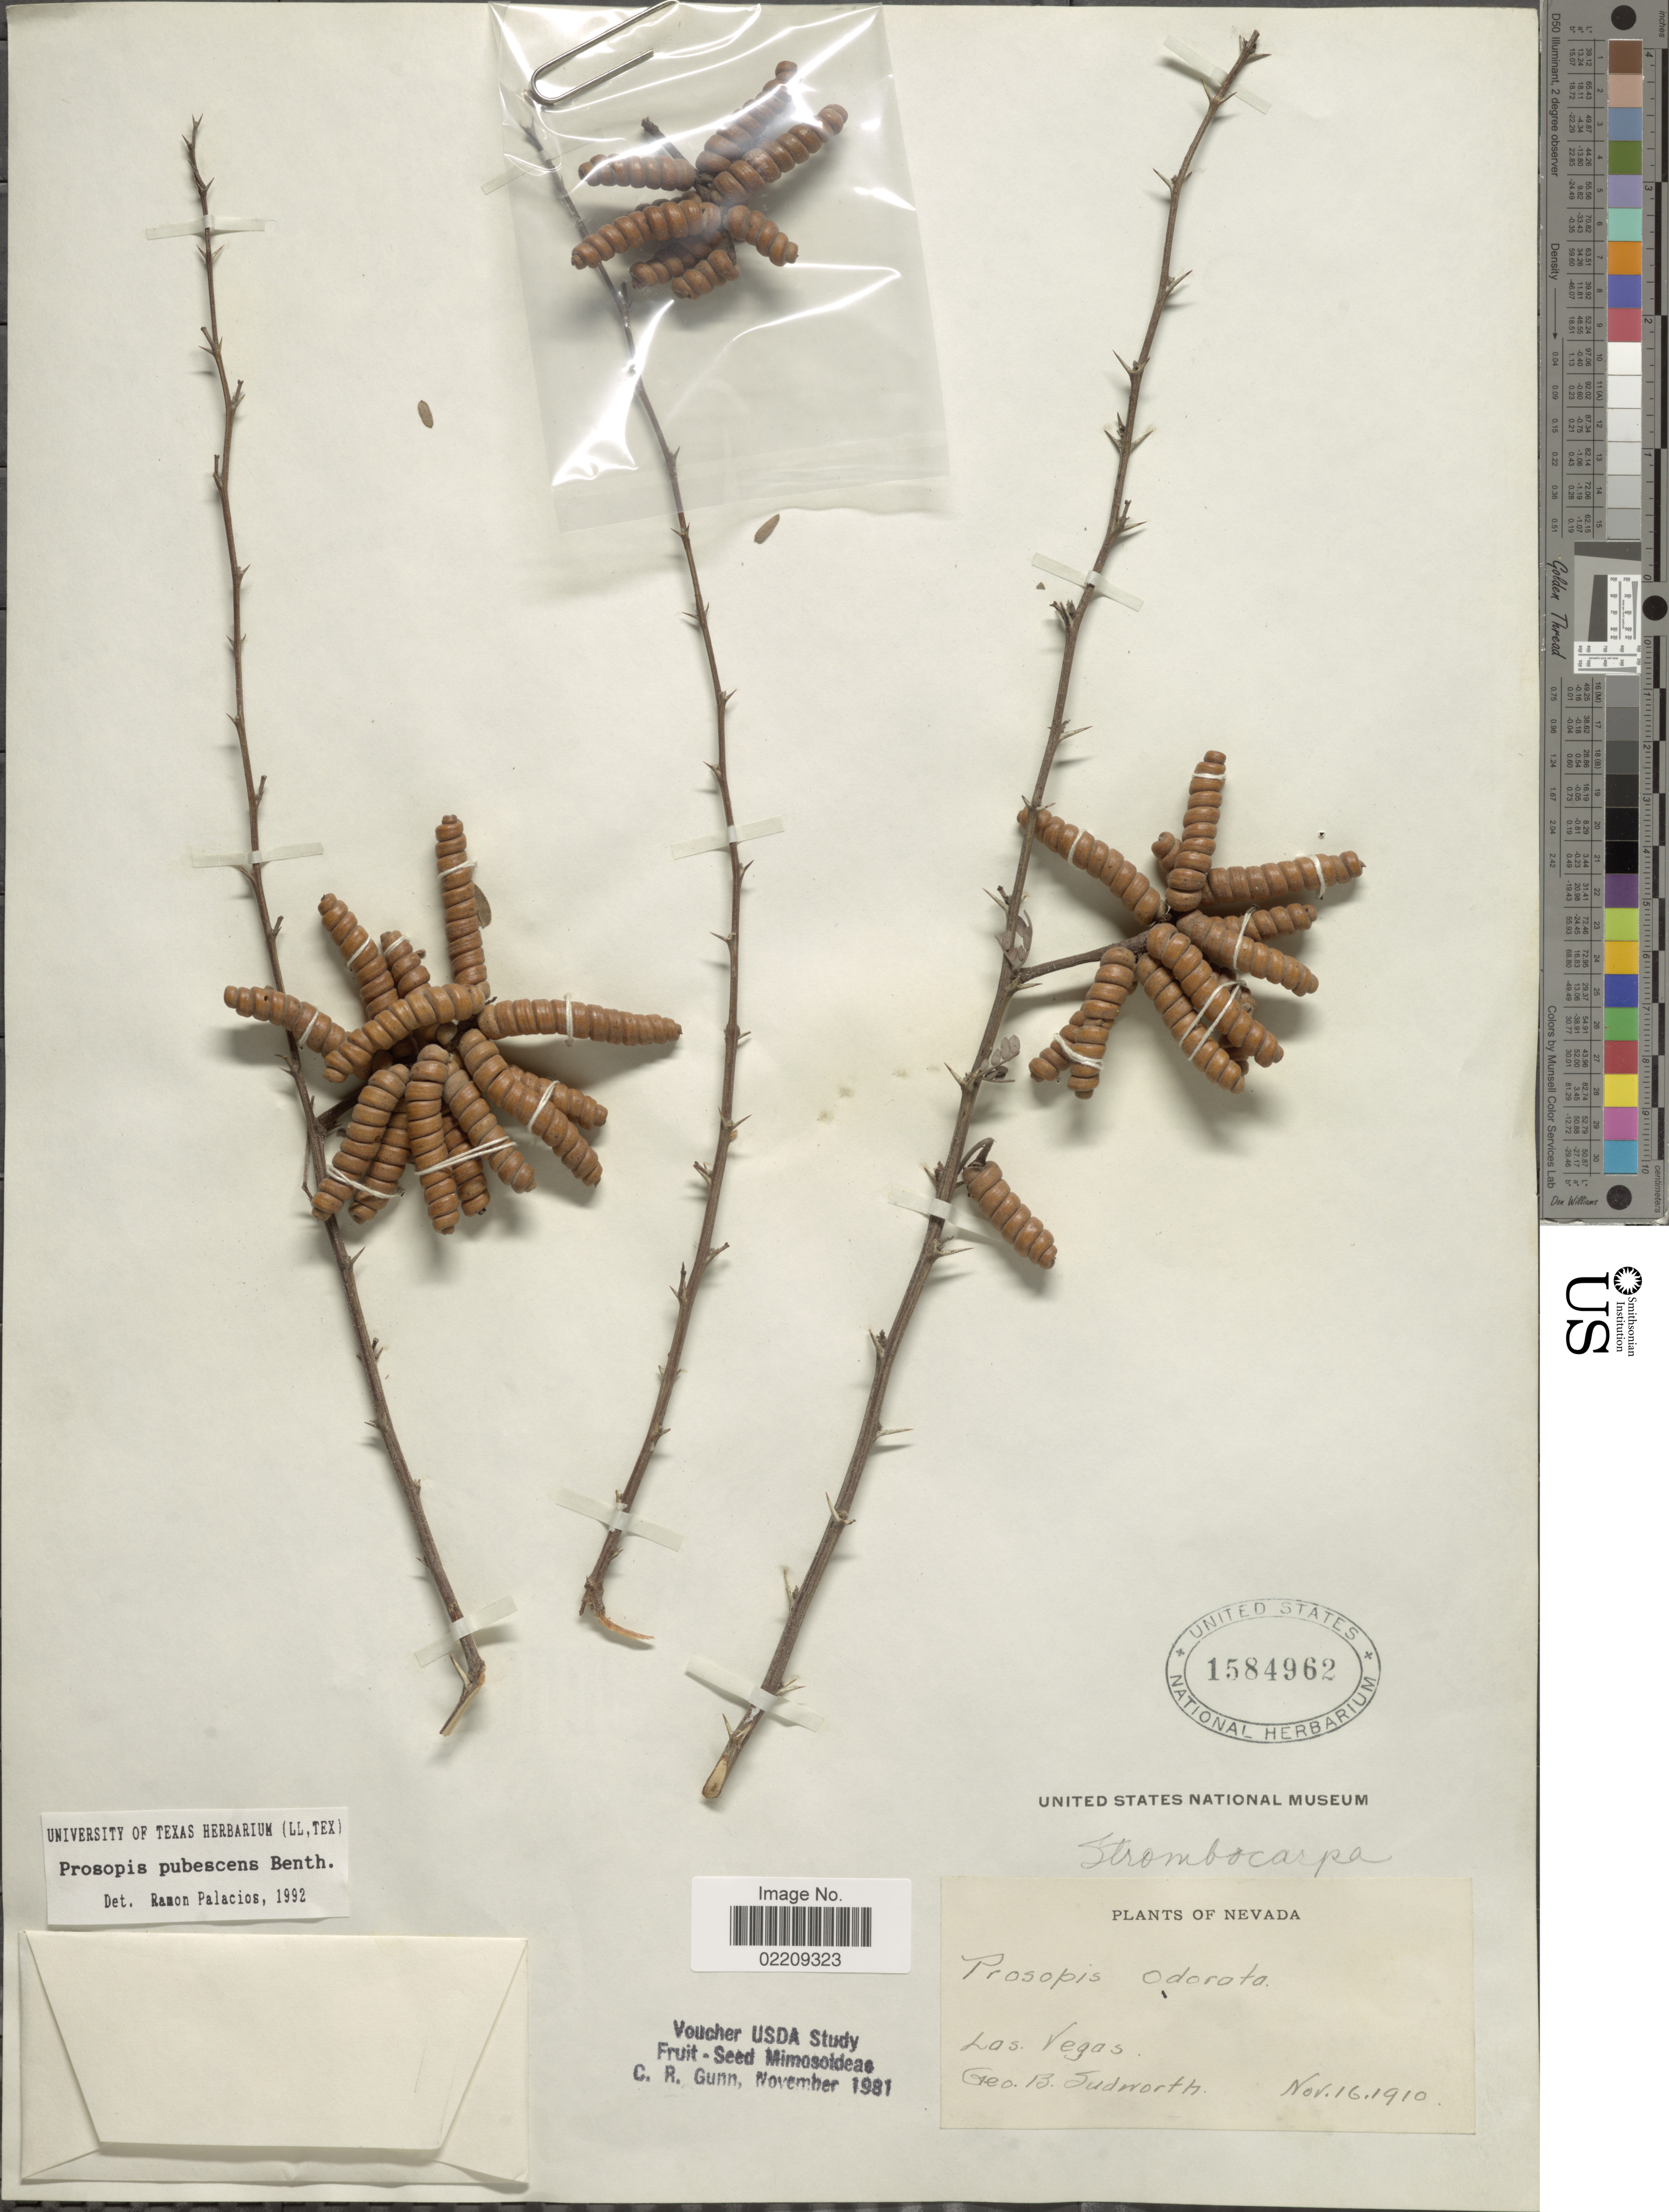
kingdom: Plantae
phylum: Tracheophyta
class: Magnoliopsida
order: Fabales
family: Fabaceae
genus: Strombocarpa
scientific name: Strombocarpa pubescens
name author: (Benth.) A. Gray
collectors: G. B. Sudworth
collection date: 1910-11-16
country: United States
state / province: Nevada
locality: Las Vegas.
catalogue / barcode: US 1584962